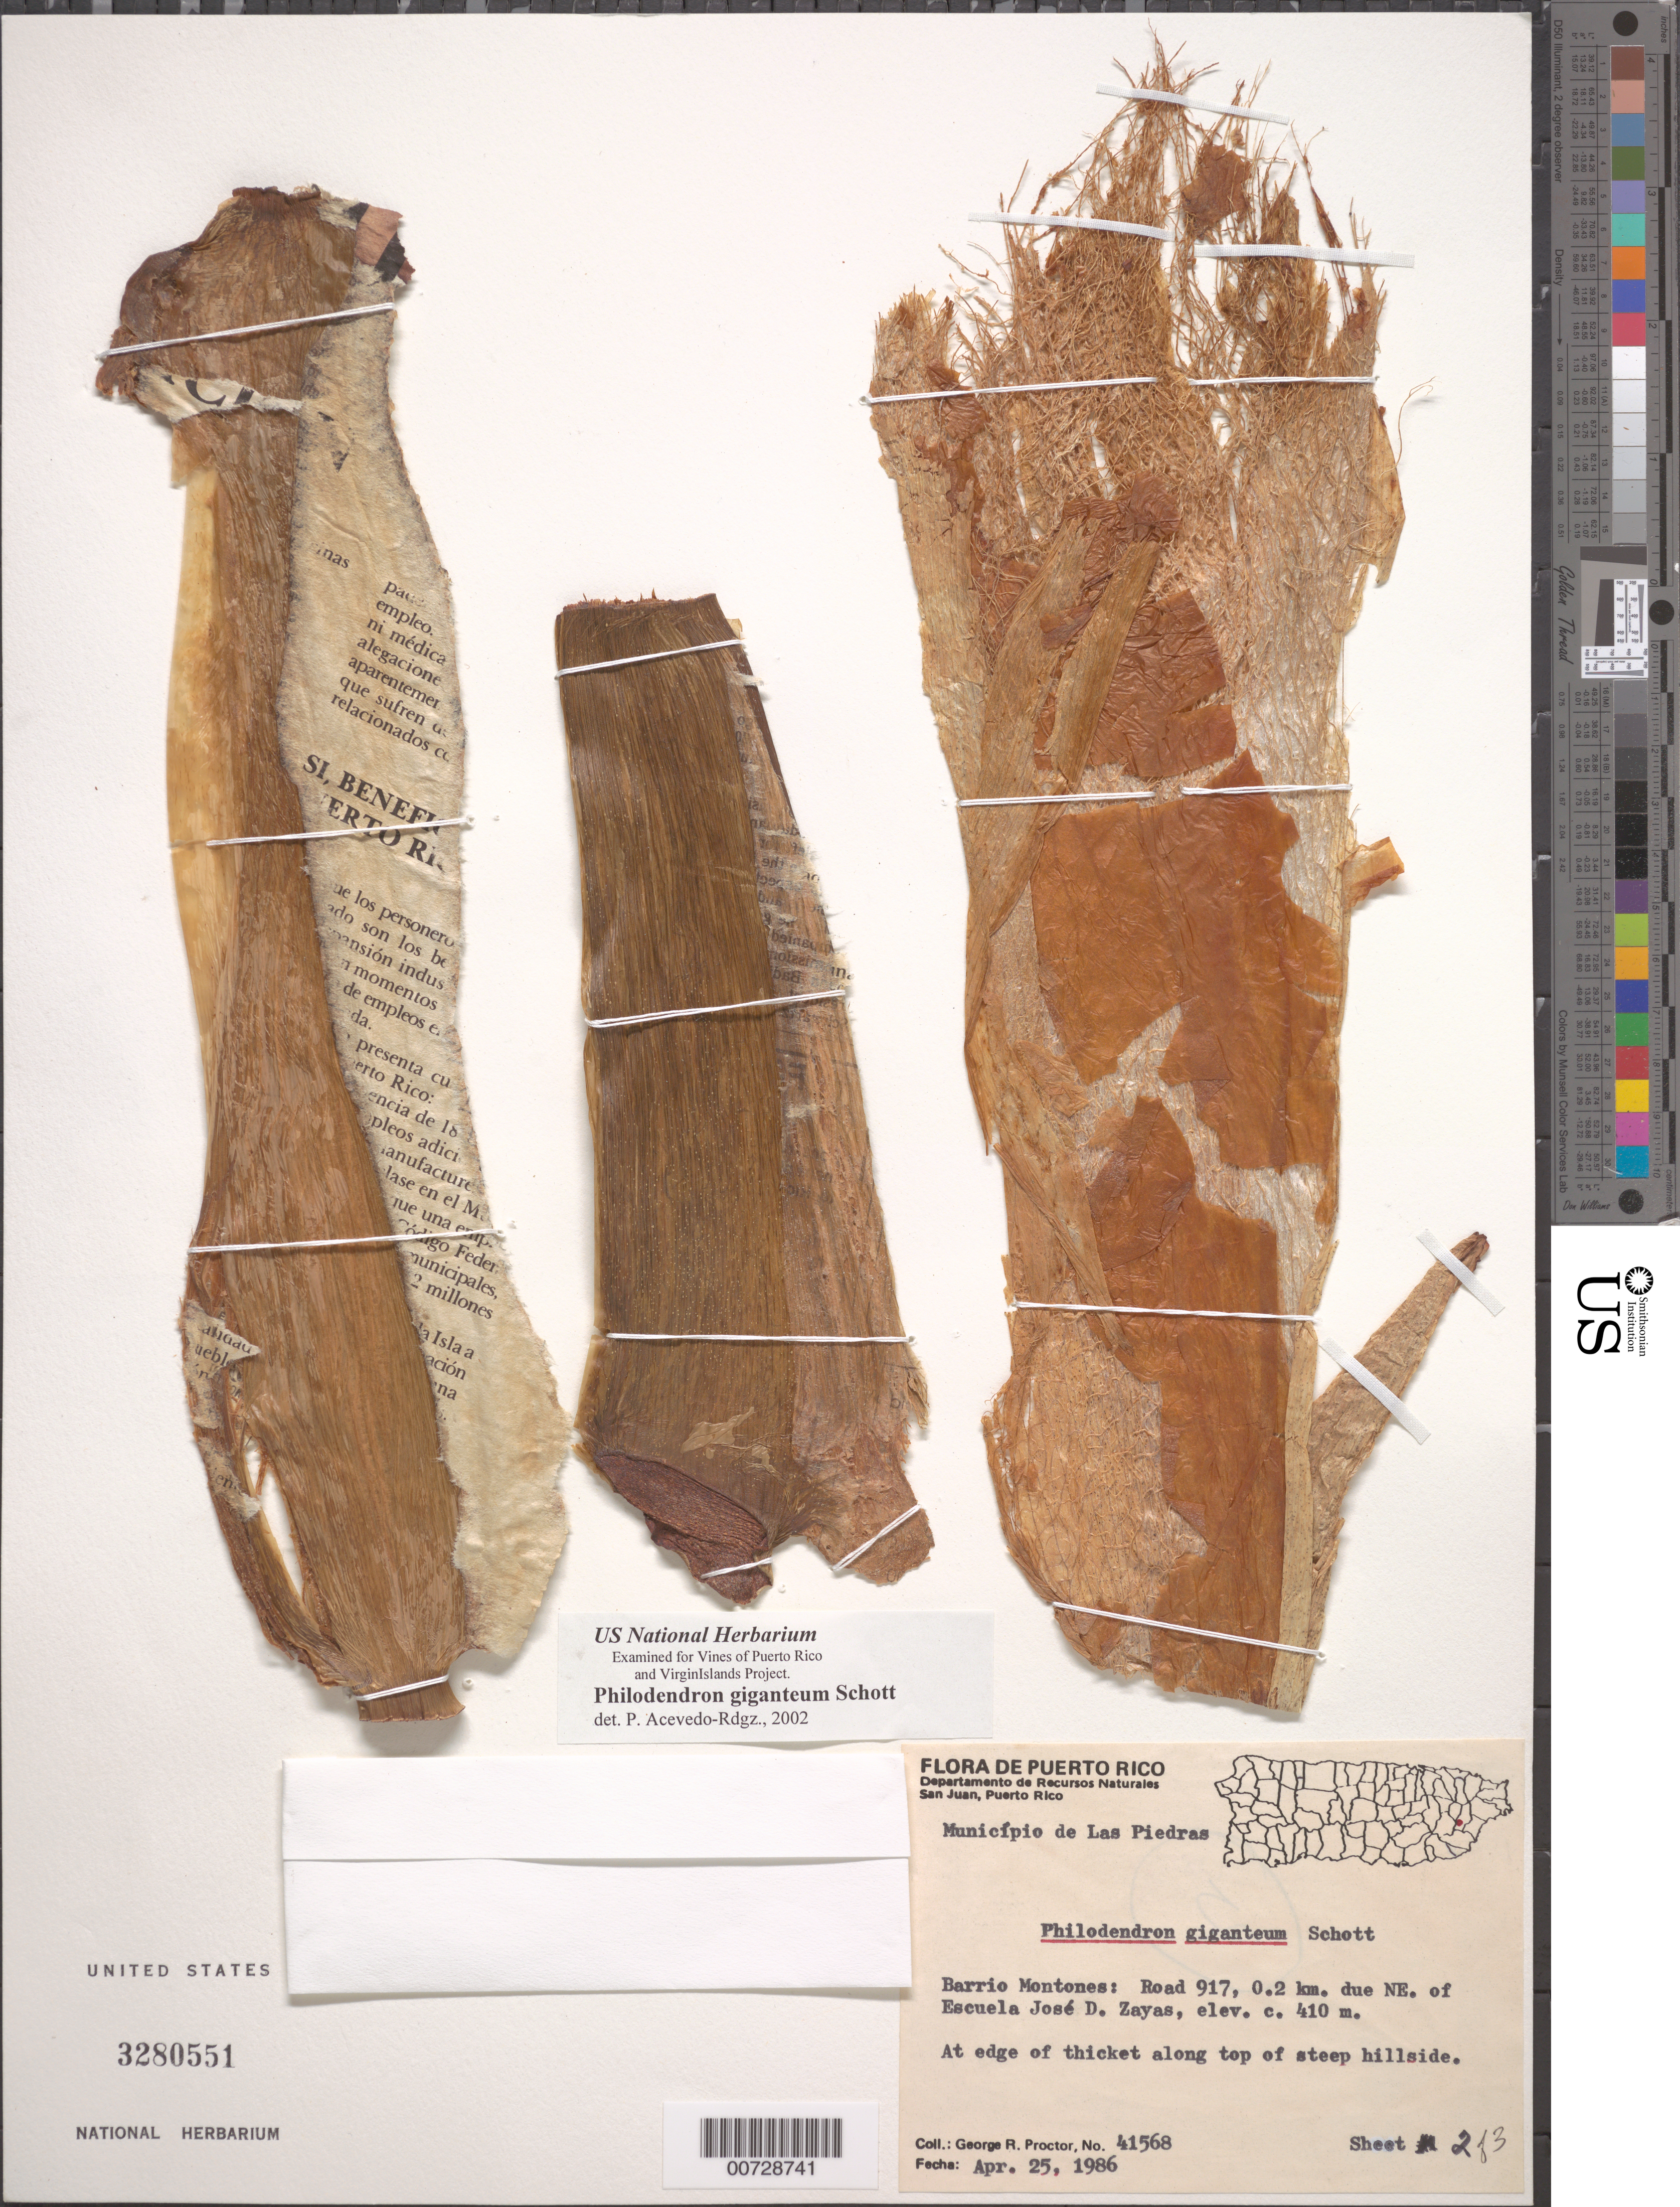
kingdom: Plantae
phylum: Tracheophyta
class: Liliopsida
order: Alismatales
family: Araceae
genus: Philodendron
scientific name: Philodendron giganteum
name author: Schott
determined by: Acevedo-Rodríguez, P., (BOT), Smithsonian Institution - National Museum of Natural History (UNITED STATES)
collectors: G. R. Proctor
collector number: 41568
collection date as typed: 25 Apr 1986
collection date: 1986-04-25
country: Puerto Rico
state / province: Las Piedras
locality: Mun. Las Piedras, Barrio Montones: Road 917, 0.2 km due NE of Escuela José D. Zayas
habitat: At edge of thicket along top of steep hillside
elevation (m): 410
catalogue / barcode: US 3280551